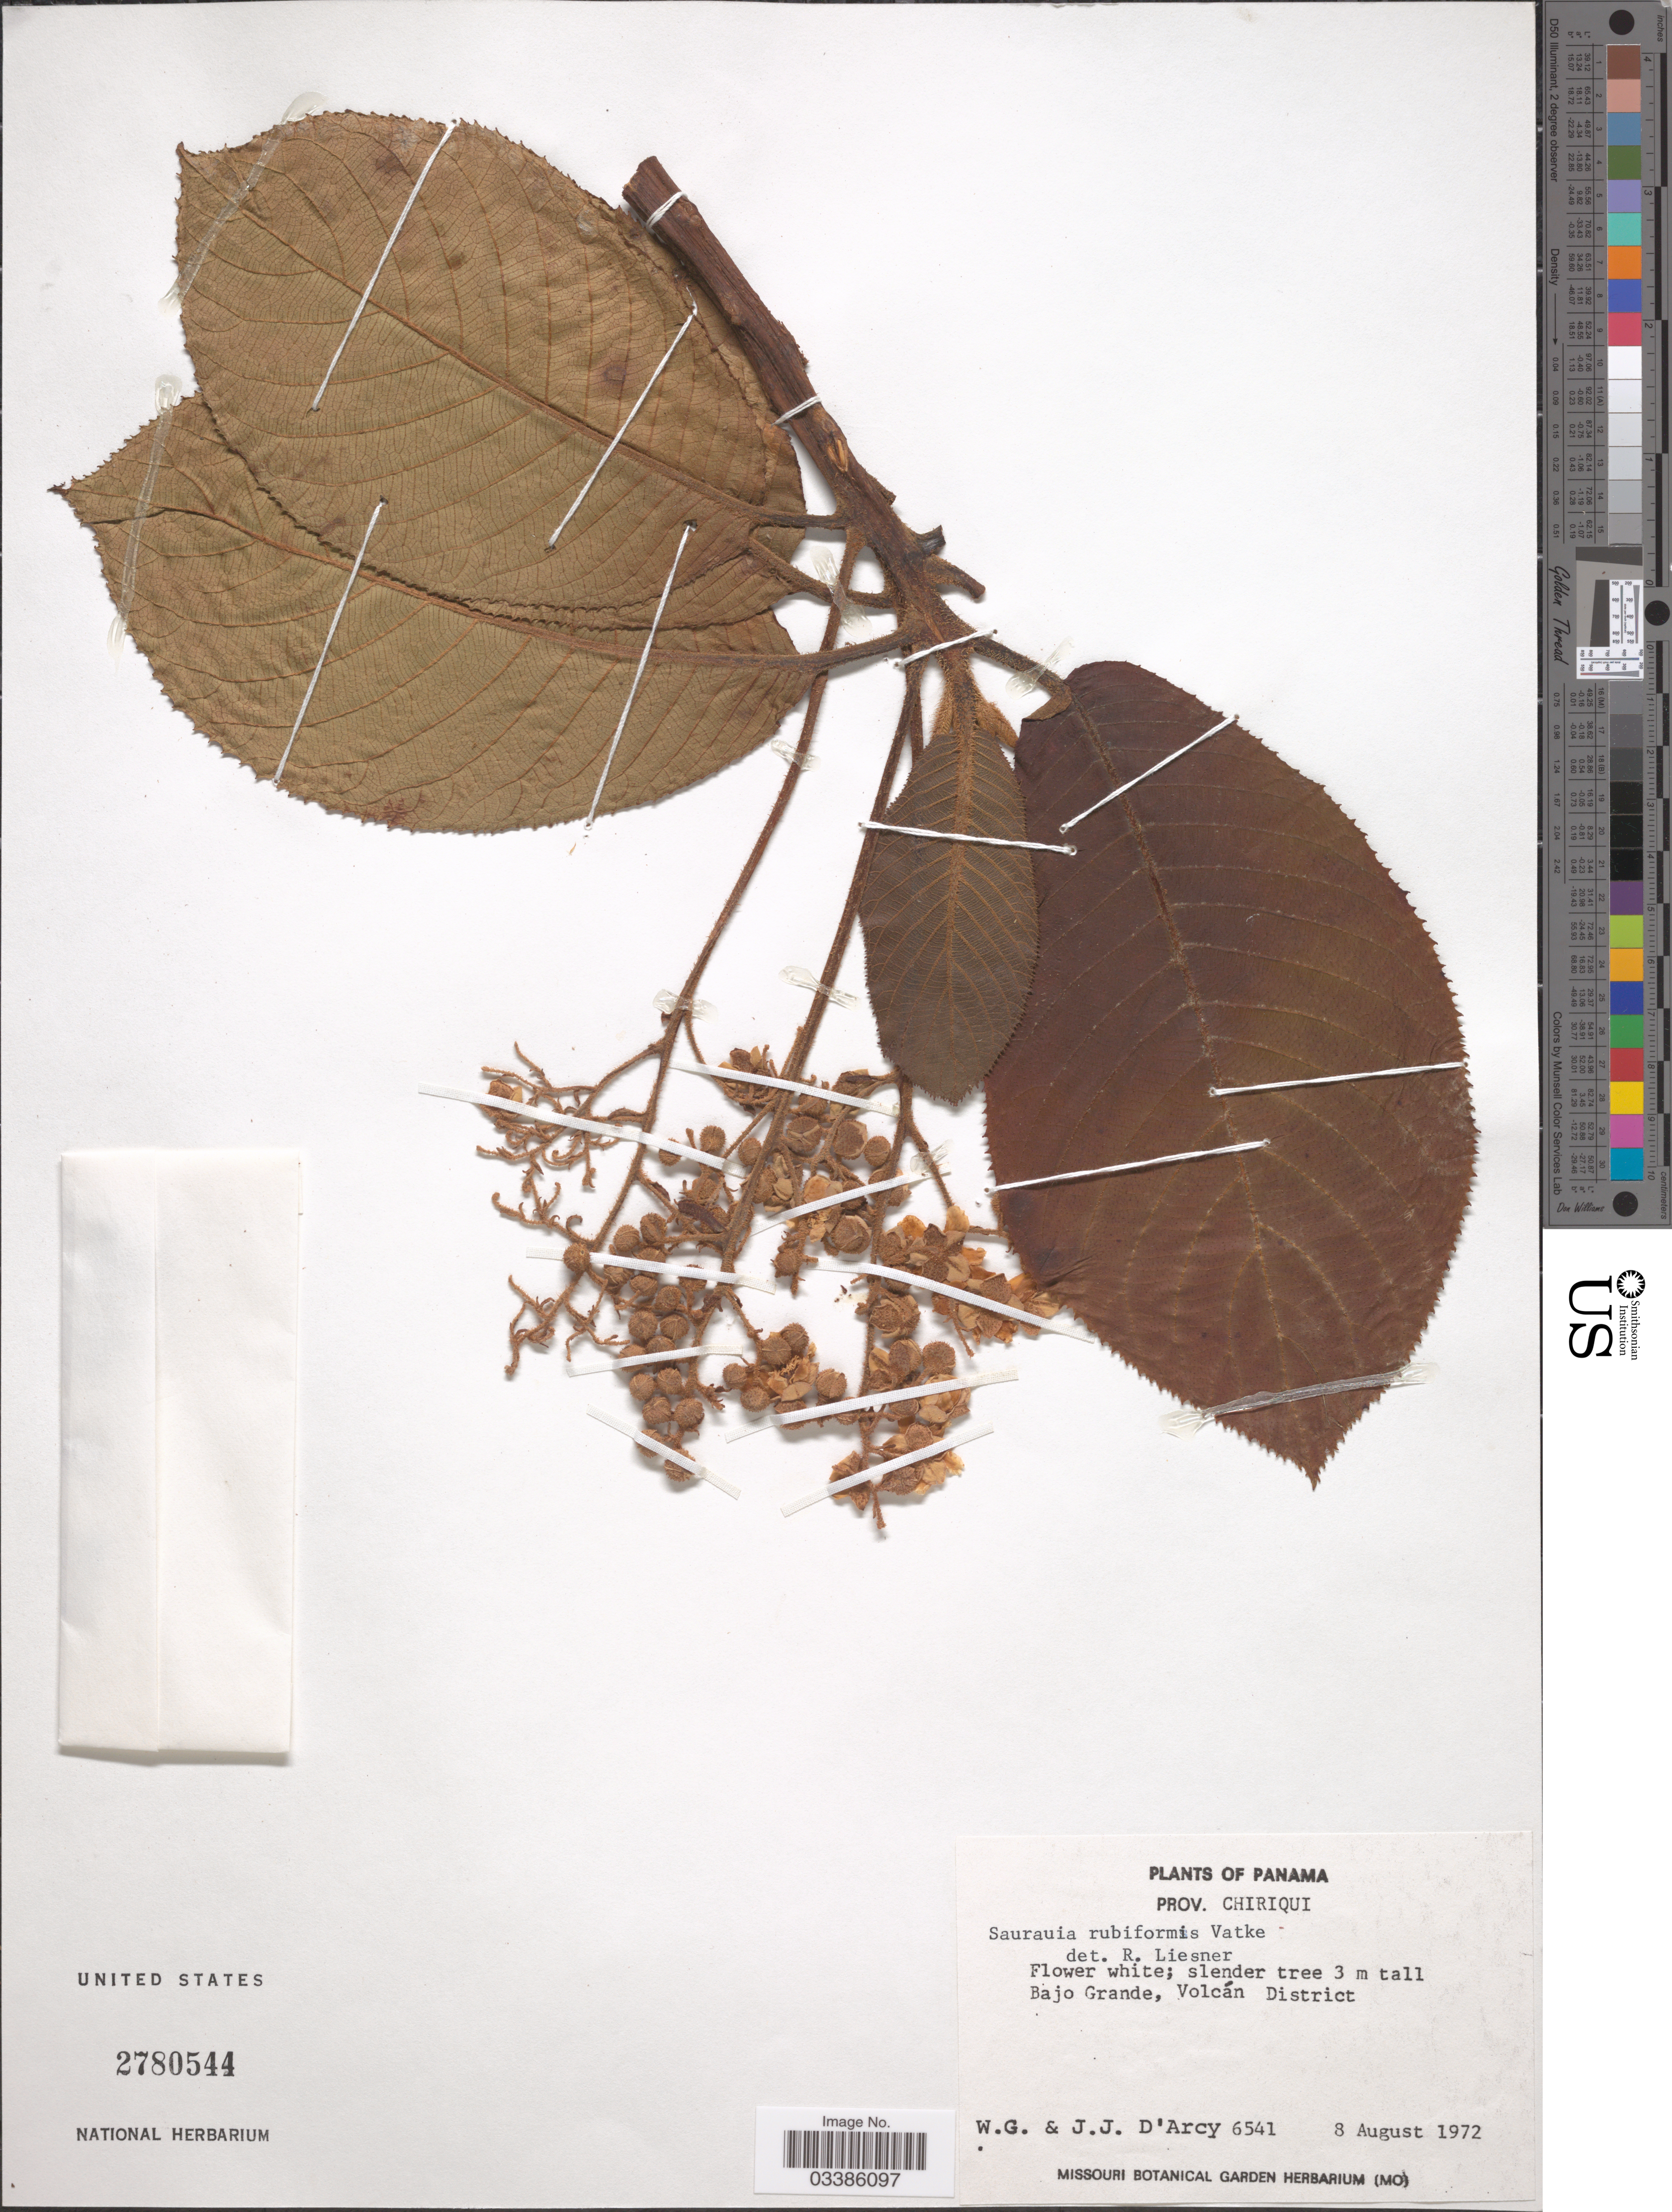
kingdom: Plantae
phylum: Tracheophyta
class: Magnoliopsida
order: Ericales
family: Actinidiaceae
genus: Saurauia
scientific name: Saurauia rubiformis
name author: Vatke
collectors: W. G. D'Arcy & J. J. D'Arcy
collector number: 6541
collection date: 1972-08-08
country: Panama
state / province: Chiriqui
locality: Bajo Grande, Volcán District.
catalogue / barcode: US 2780544